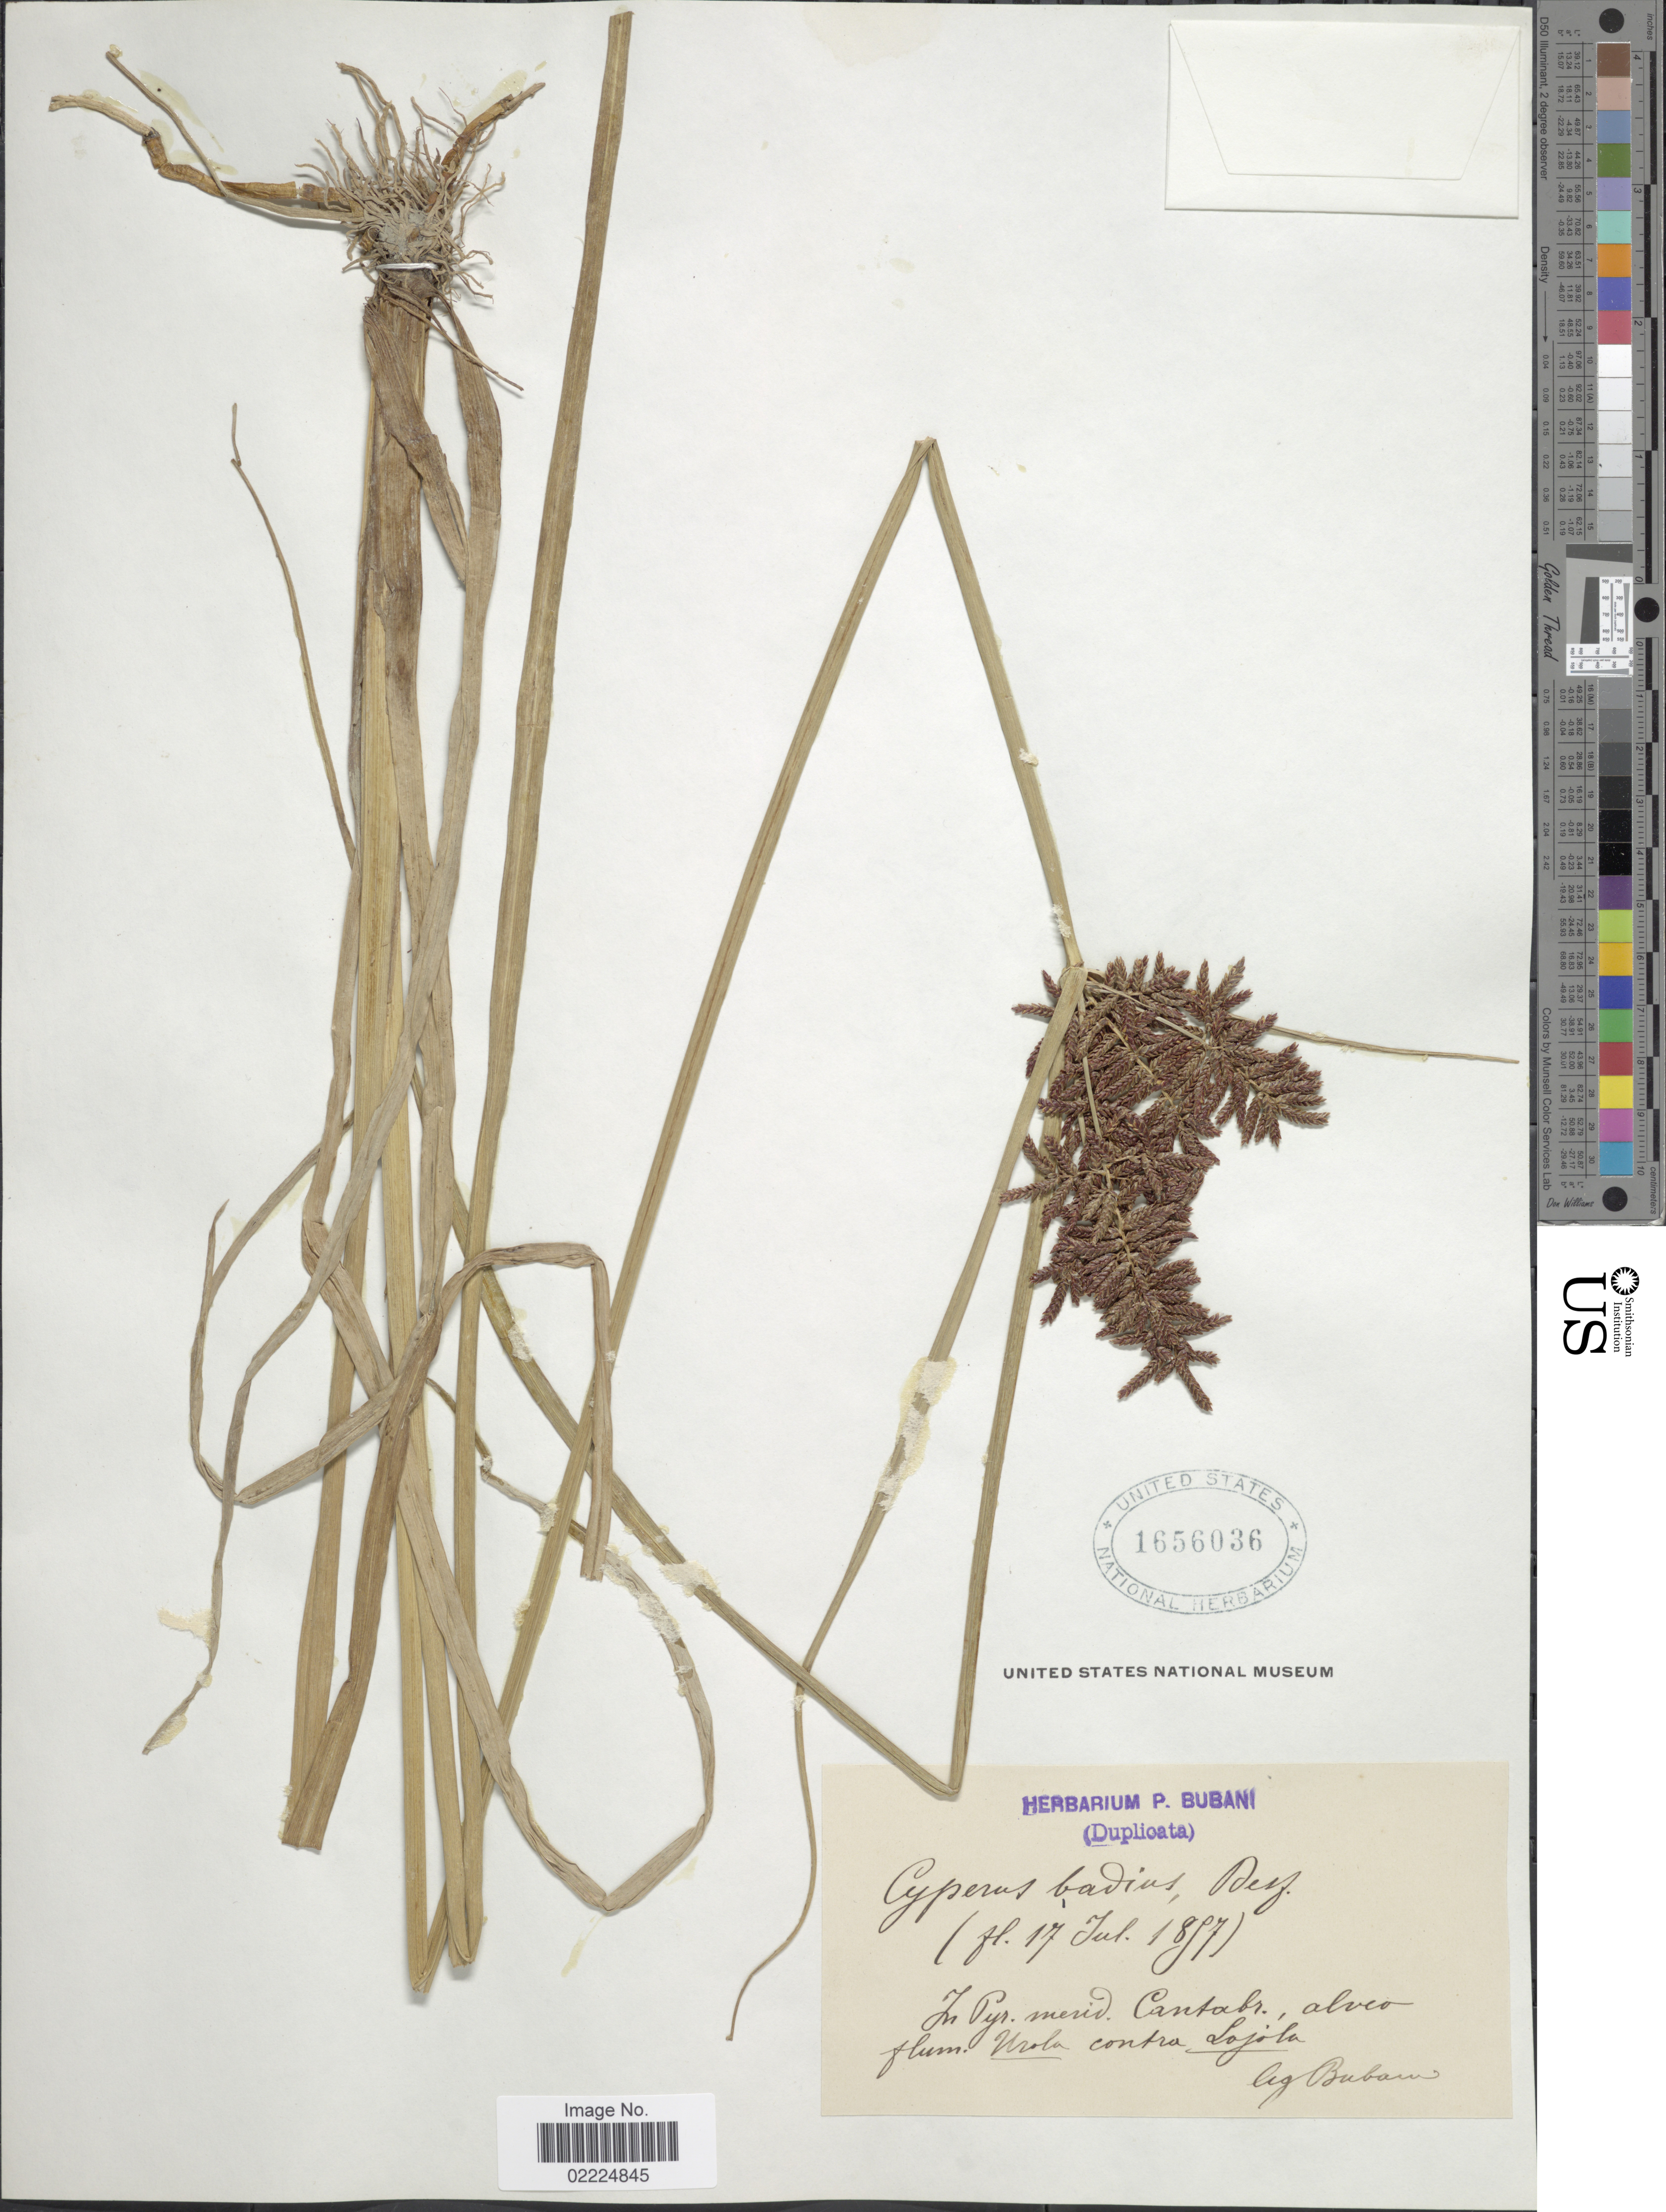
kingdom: Plantae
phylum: Tracheophyta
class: Liliopsida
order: Poales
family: Cyperaceae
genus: Cyperus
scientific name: Cyperus badius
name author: Desf.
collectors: P. Bubani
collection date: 1857-07-17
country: Spain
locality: In Pyr. merid. Cantabr. alveo flum. Urola contra Lojola [Loyola]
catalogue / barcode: US 1656036